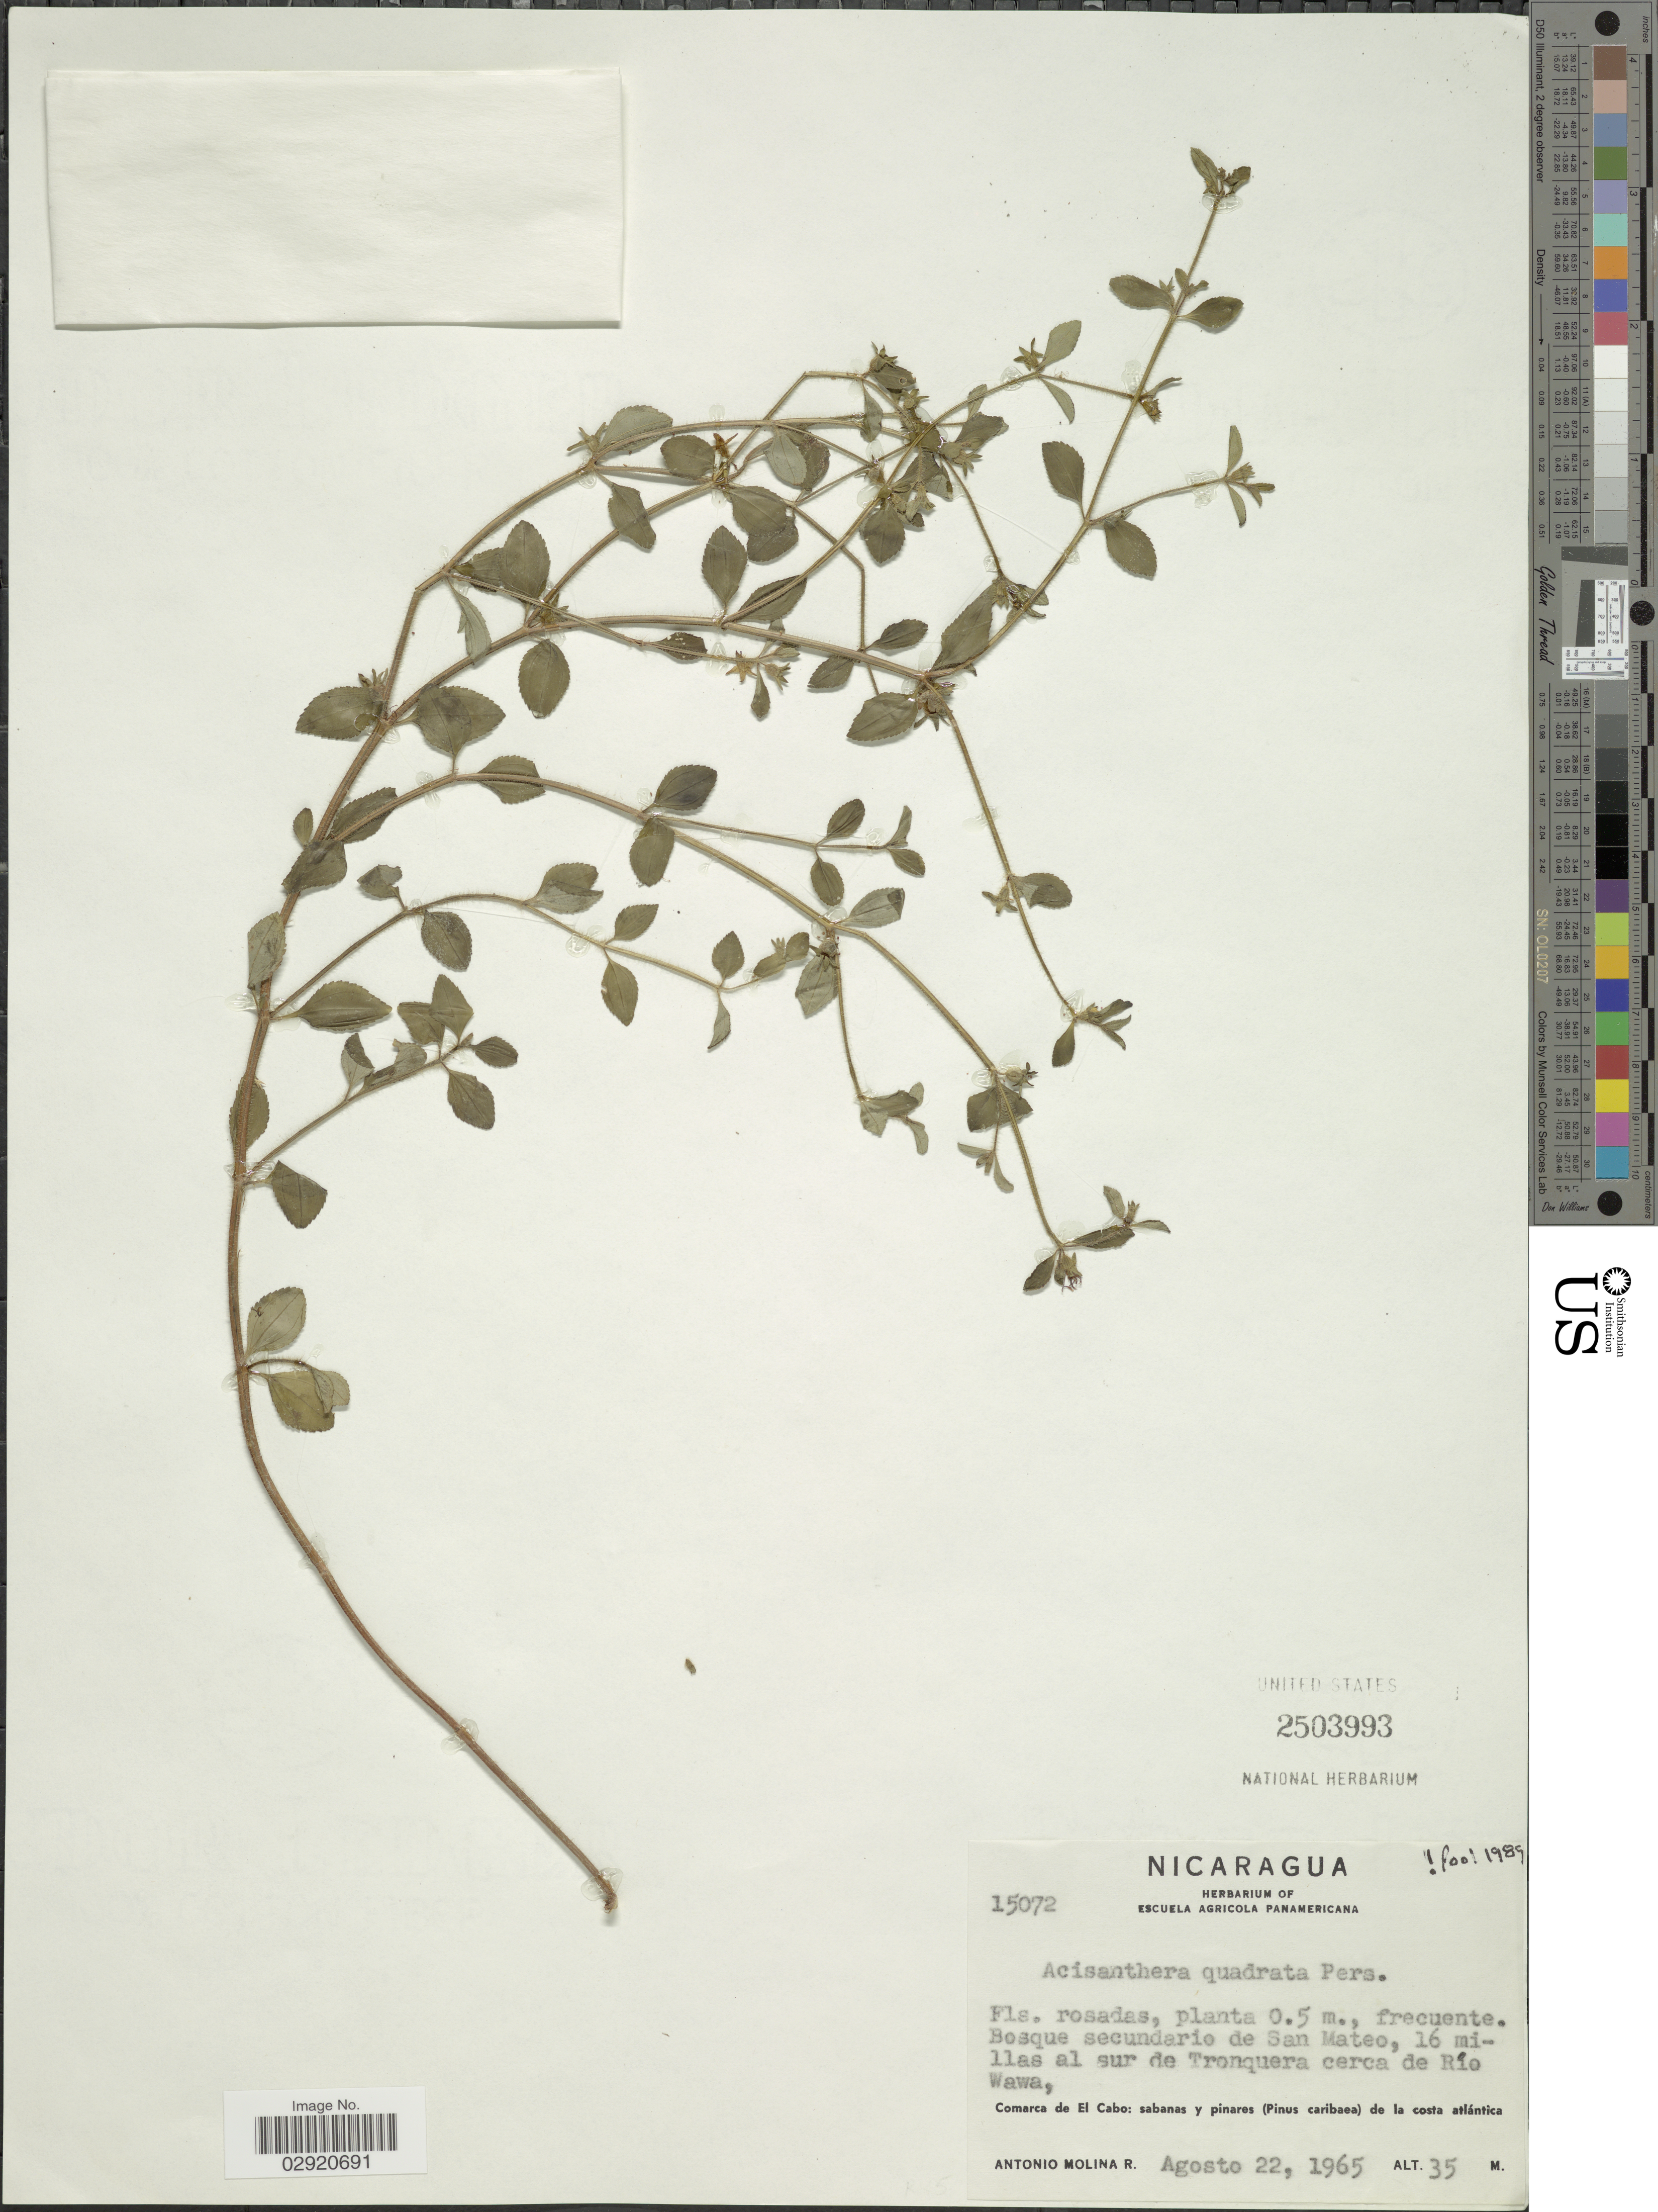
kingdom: Plantae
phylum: Tracheophyta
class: Magnoliopsida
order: Myrtales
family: Melastomataceae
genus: Acisanthera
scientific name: Acisanthera erecta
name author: Gleason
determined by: Nunes da Silva, Diego, (RB), Jardim Botanico do Rio de Janeiro - Herbario (BRAZIL)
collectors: A. Molina R.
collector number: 15072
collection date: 1965-08-22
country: Nicaragua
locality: Bosque secundario de San Mateo, 16 millas al sur de Tronquera cerca de Río Wawa, Comarca de El Cabo.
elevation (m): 35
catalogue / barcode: US 2503993